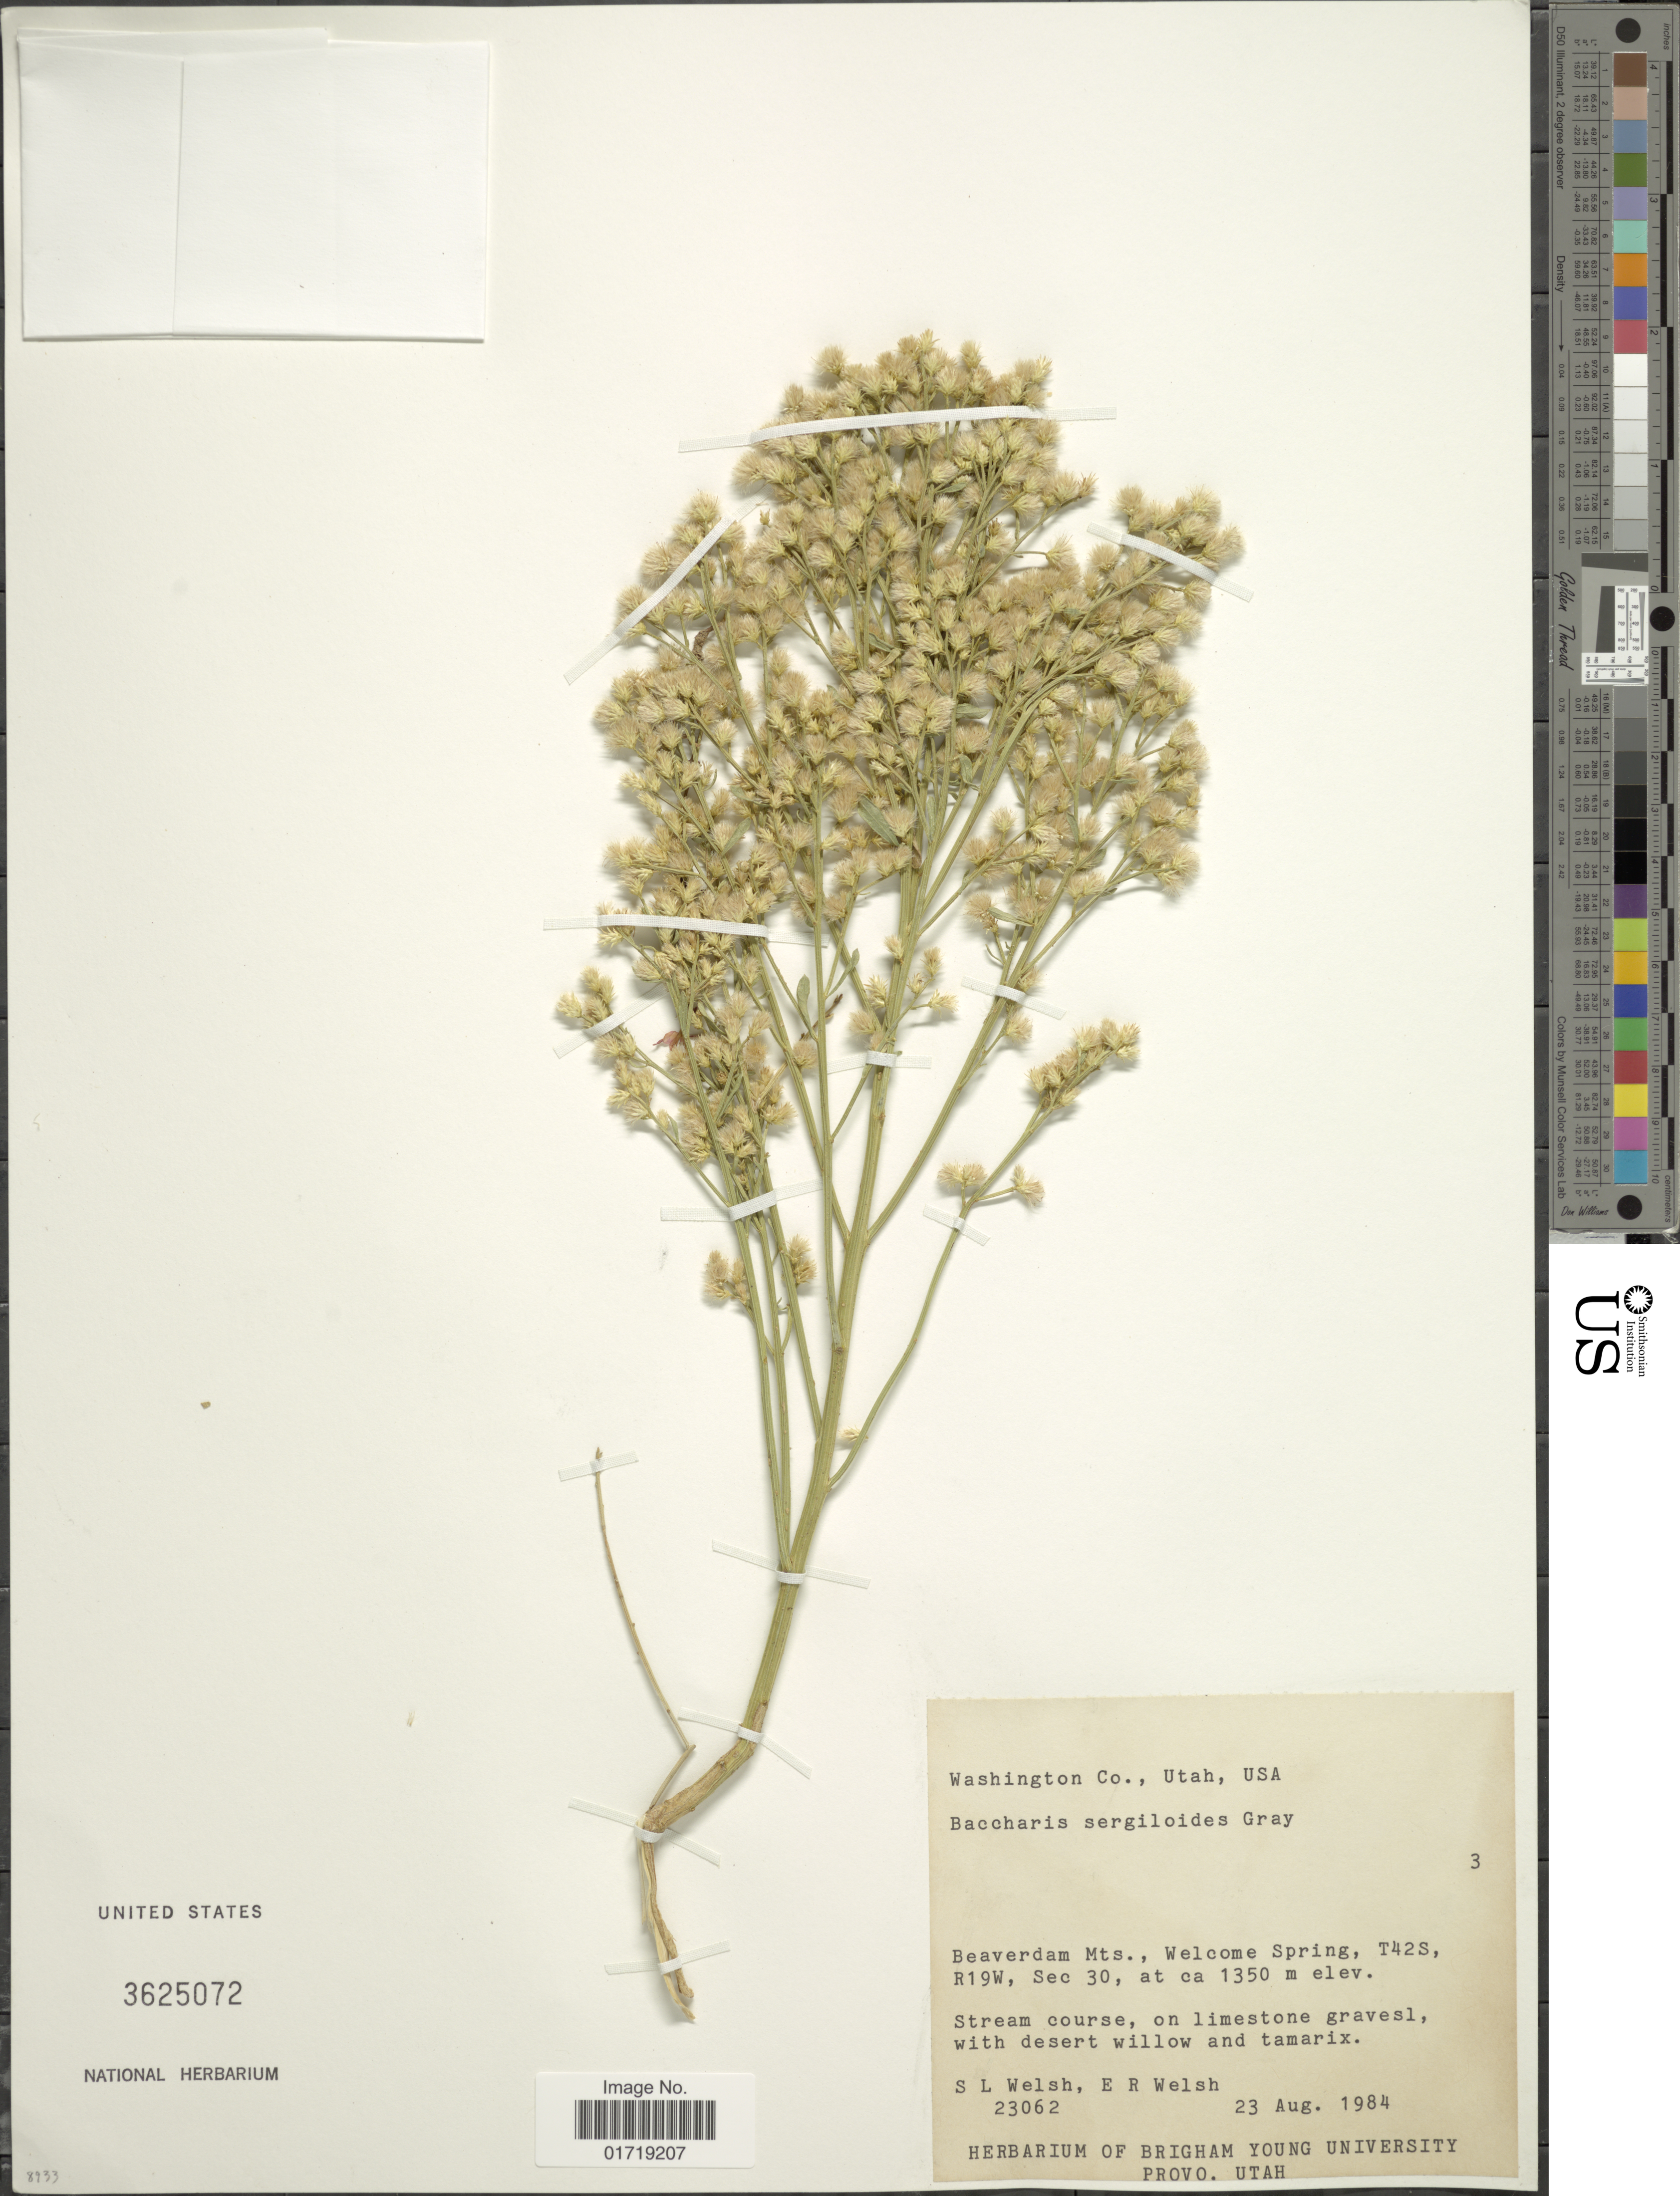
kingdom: Plantae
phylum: Tracheophyta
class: Magnoliopsida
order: Asterales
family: Asteraceae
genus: Baccharis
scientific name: Baccharis sergiloides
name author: A. Gray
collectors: S. Welsh & E. Welsh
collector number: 23062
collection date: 1984-08-23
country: United States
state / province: Utah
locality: Washington Co., Utah, USA, Beaverdam Mts., Welcome Spring, T42S, R19W, Sec 30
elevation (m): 1350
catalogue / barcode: US 3625072